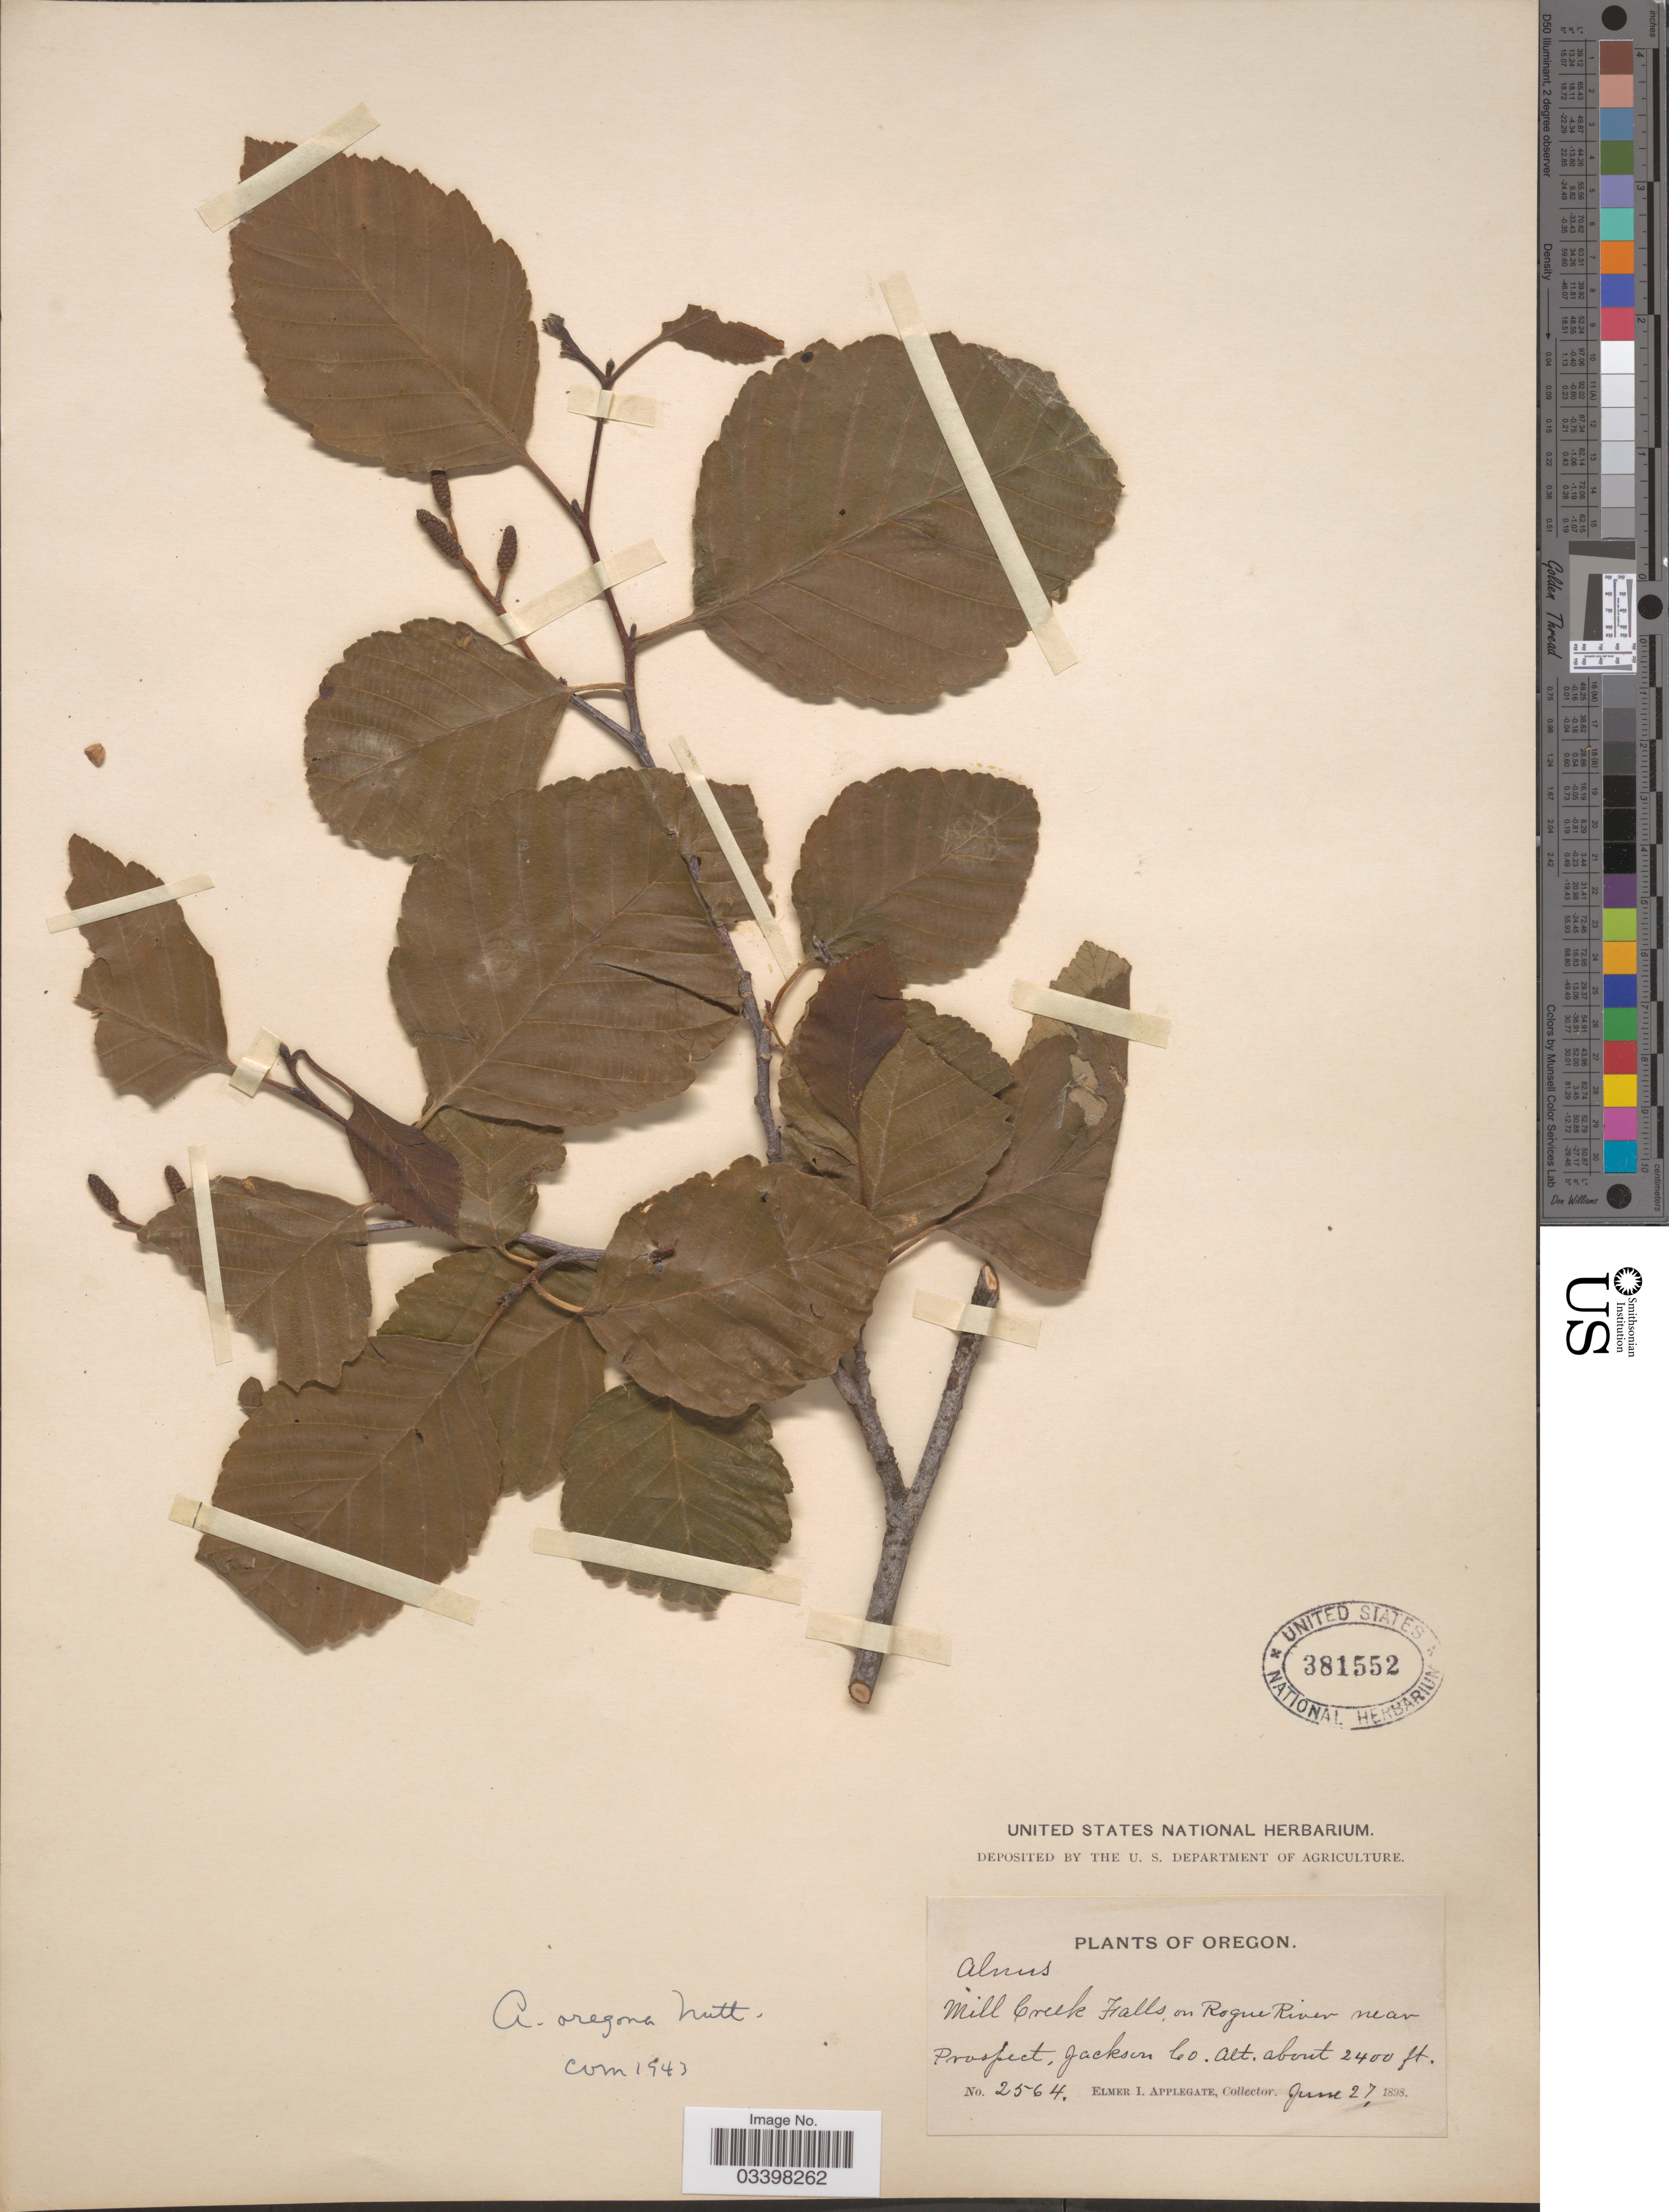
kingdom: Plantae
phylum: Tracheophyta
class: Magnoliopsida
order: Fagales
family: Betulaceae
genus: Alnus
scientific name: Alnus rubra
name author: Bong.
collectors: E. I. Applegate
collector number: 2564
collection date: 1898-06-27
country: United States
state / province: Oregon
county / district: Jackson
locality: Mill Creek Falls, on Rogue River near Prospect, Jackson Co.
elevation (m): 732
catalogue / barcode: US 381552